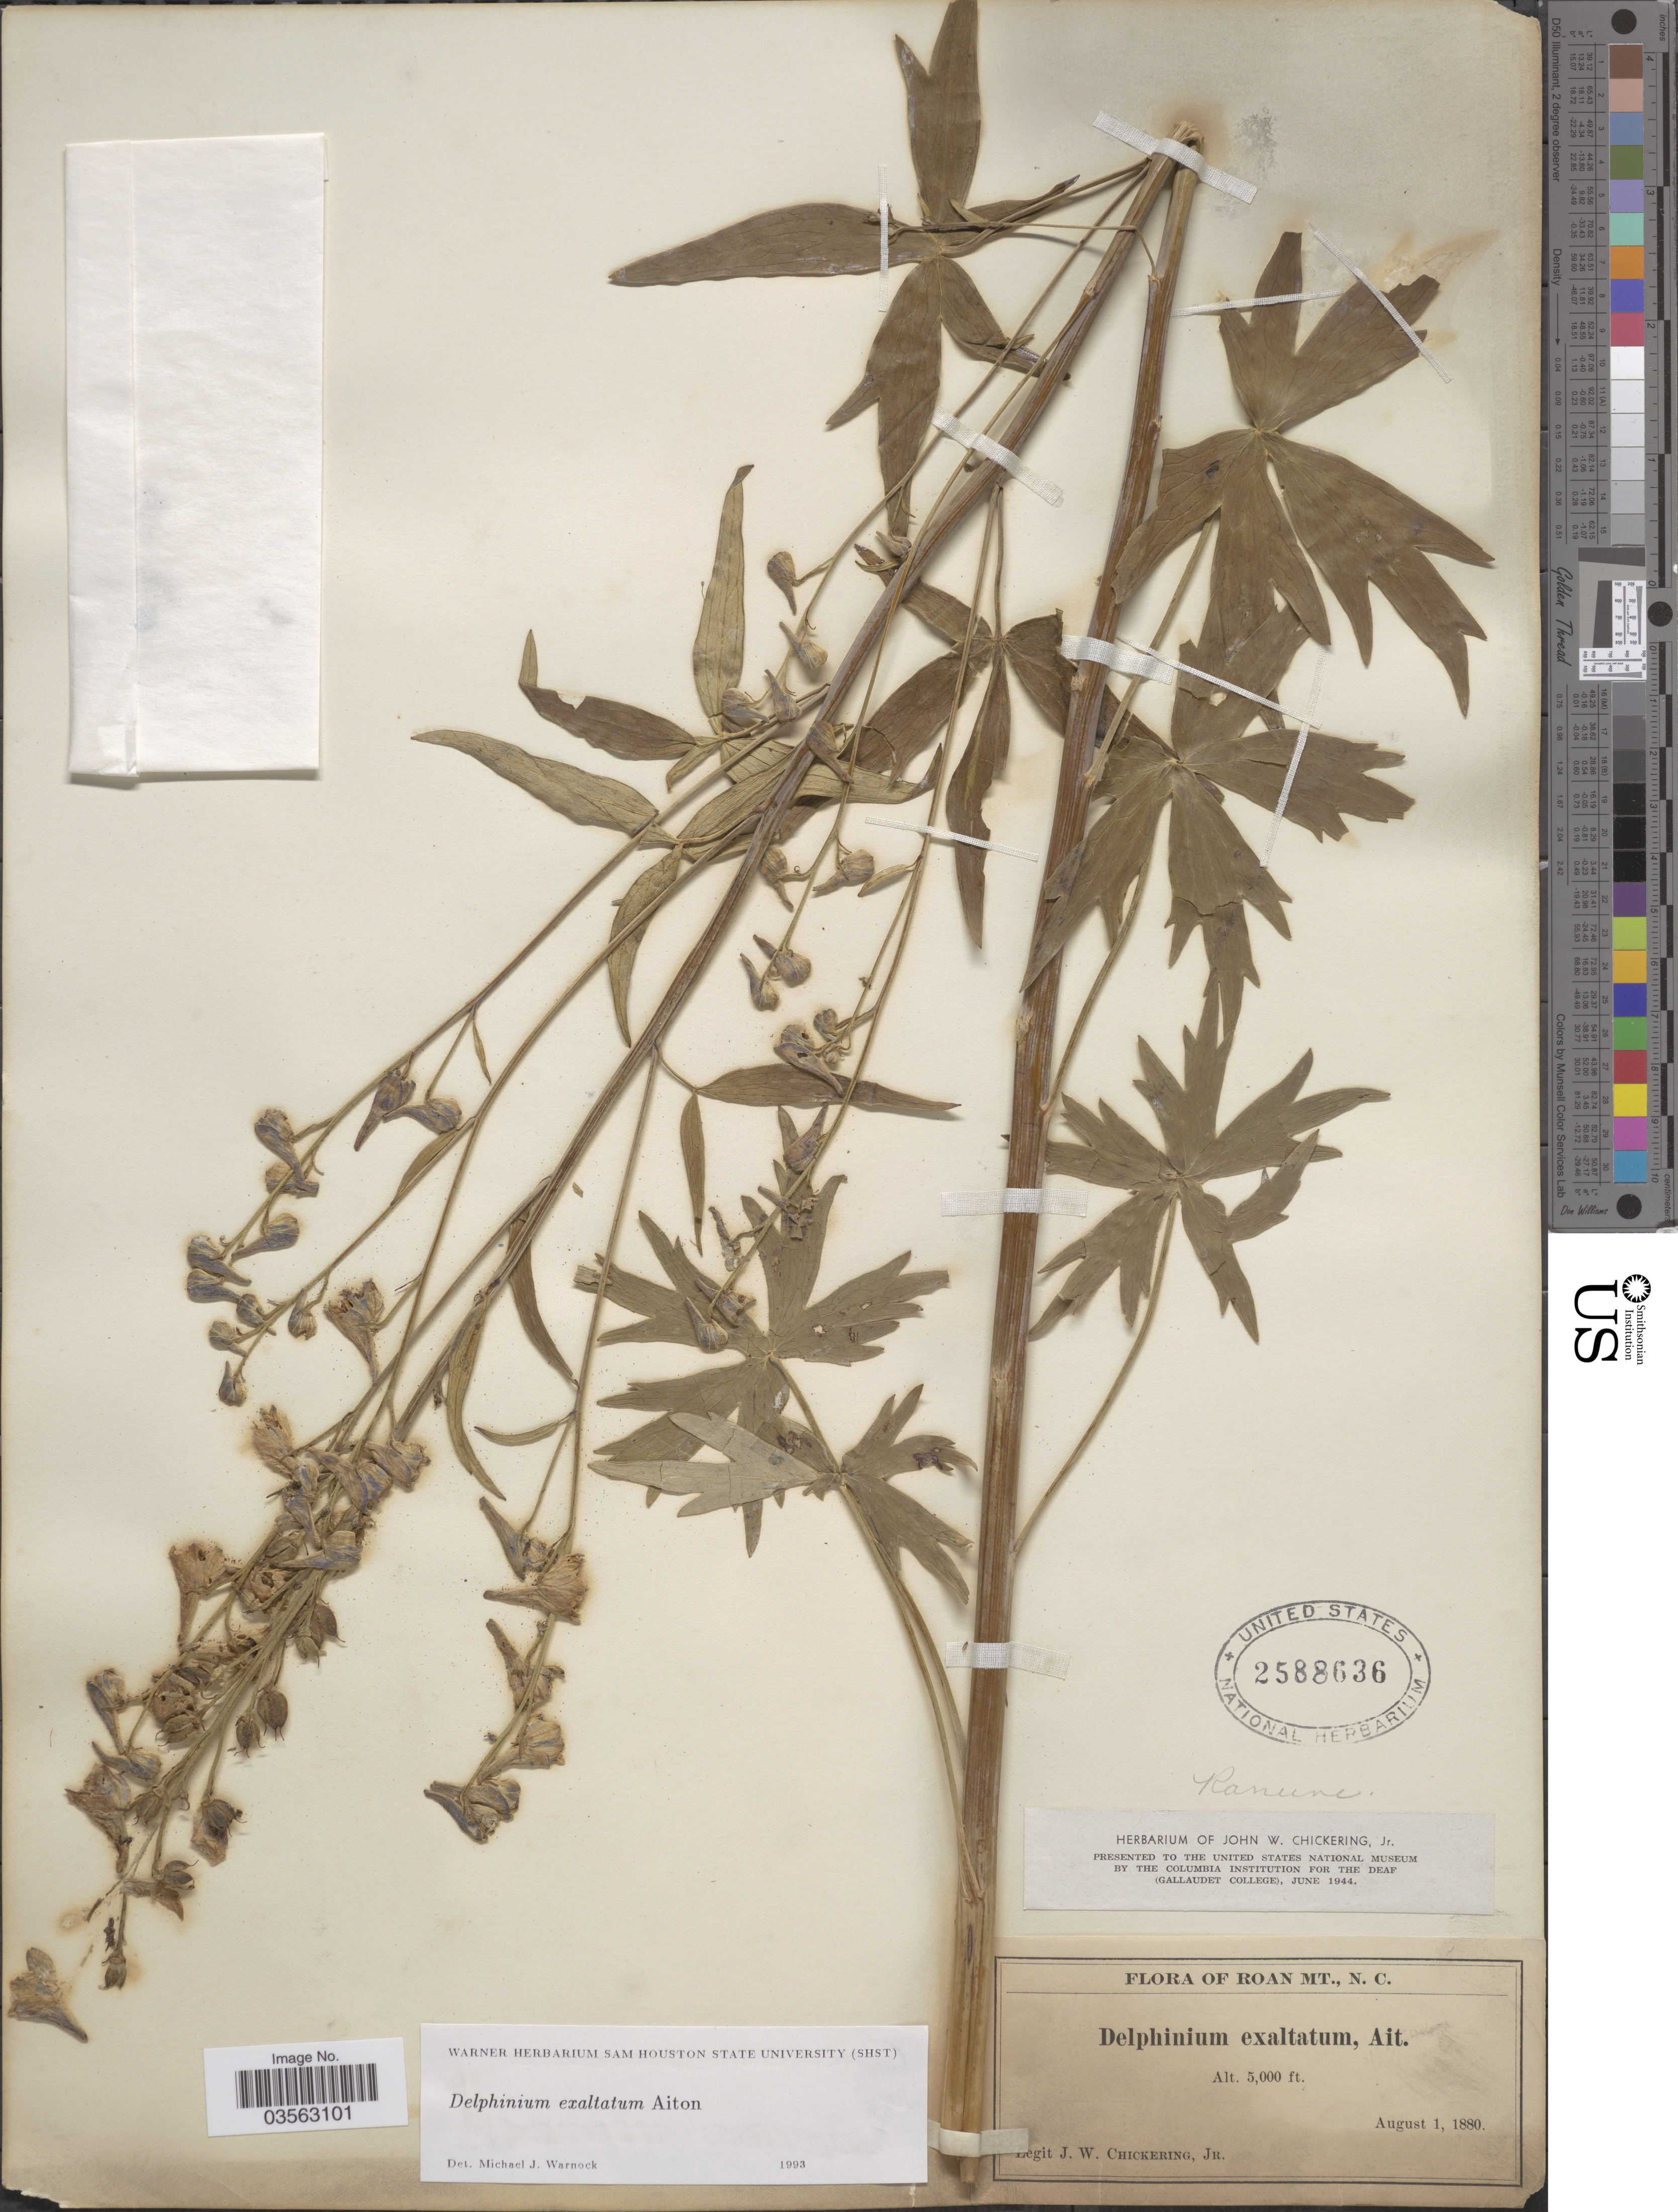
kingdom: Plantae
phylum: Tracheophyta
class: Magnoliopsida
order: Ranunculales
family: Ranunculaceae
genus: Delphinium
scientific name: Delphinium exaltatum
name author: Aiton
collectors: J. Chickering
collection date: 1880-08-01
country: United States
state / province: North Carolina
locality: Roan Mt.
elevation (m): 1524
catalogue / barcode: US 2588636